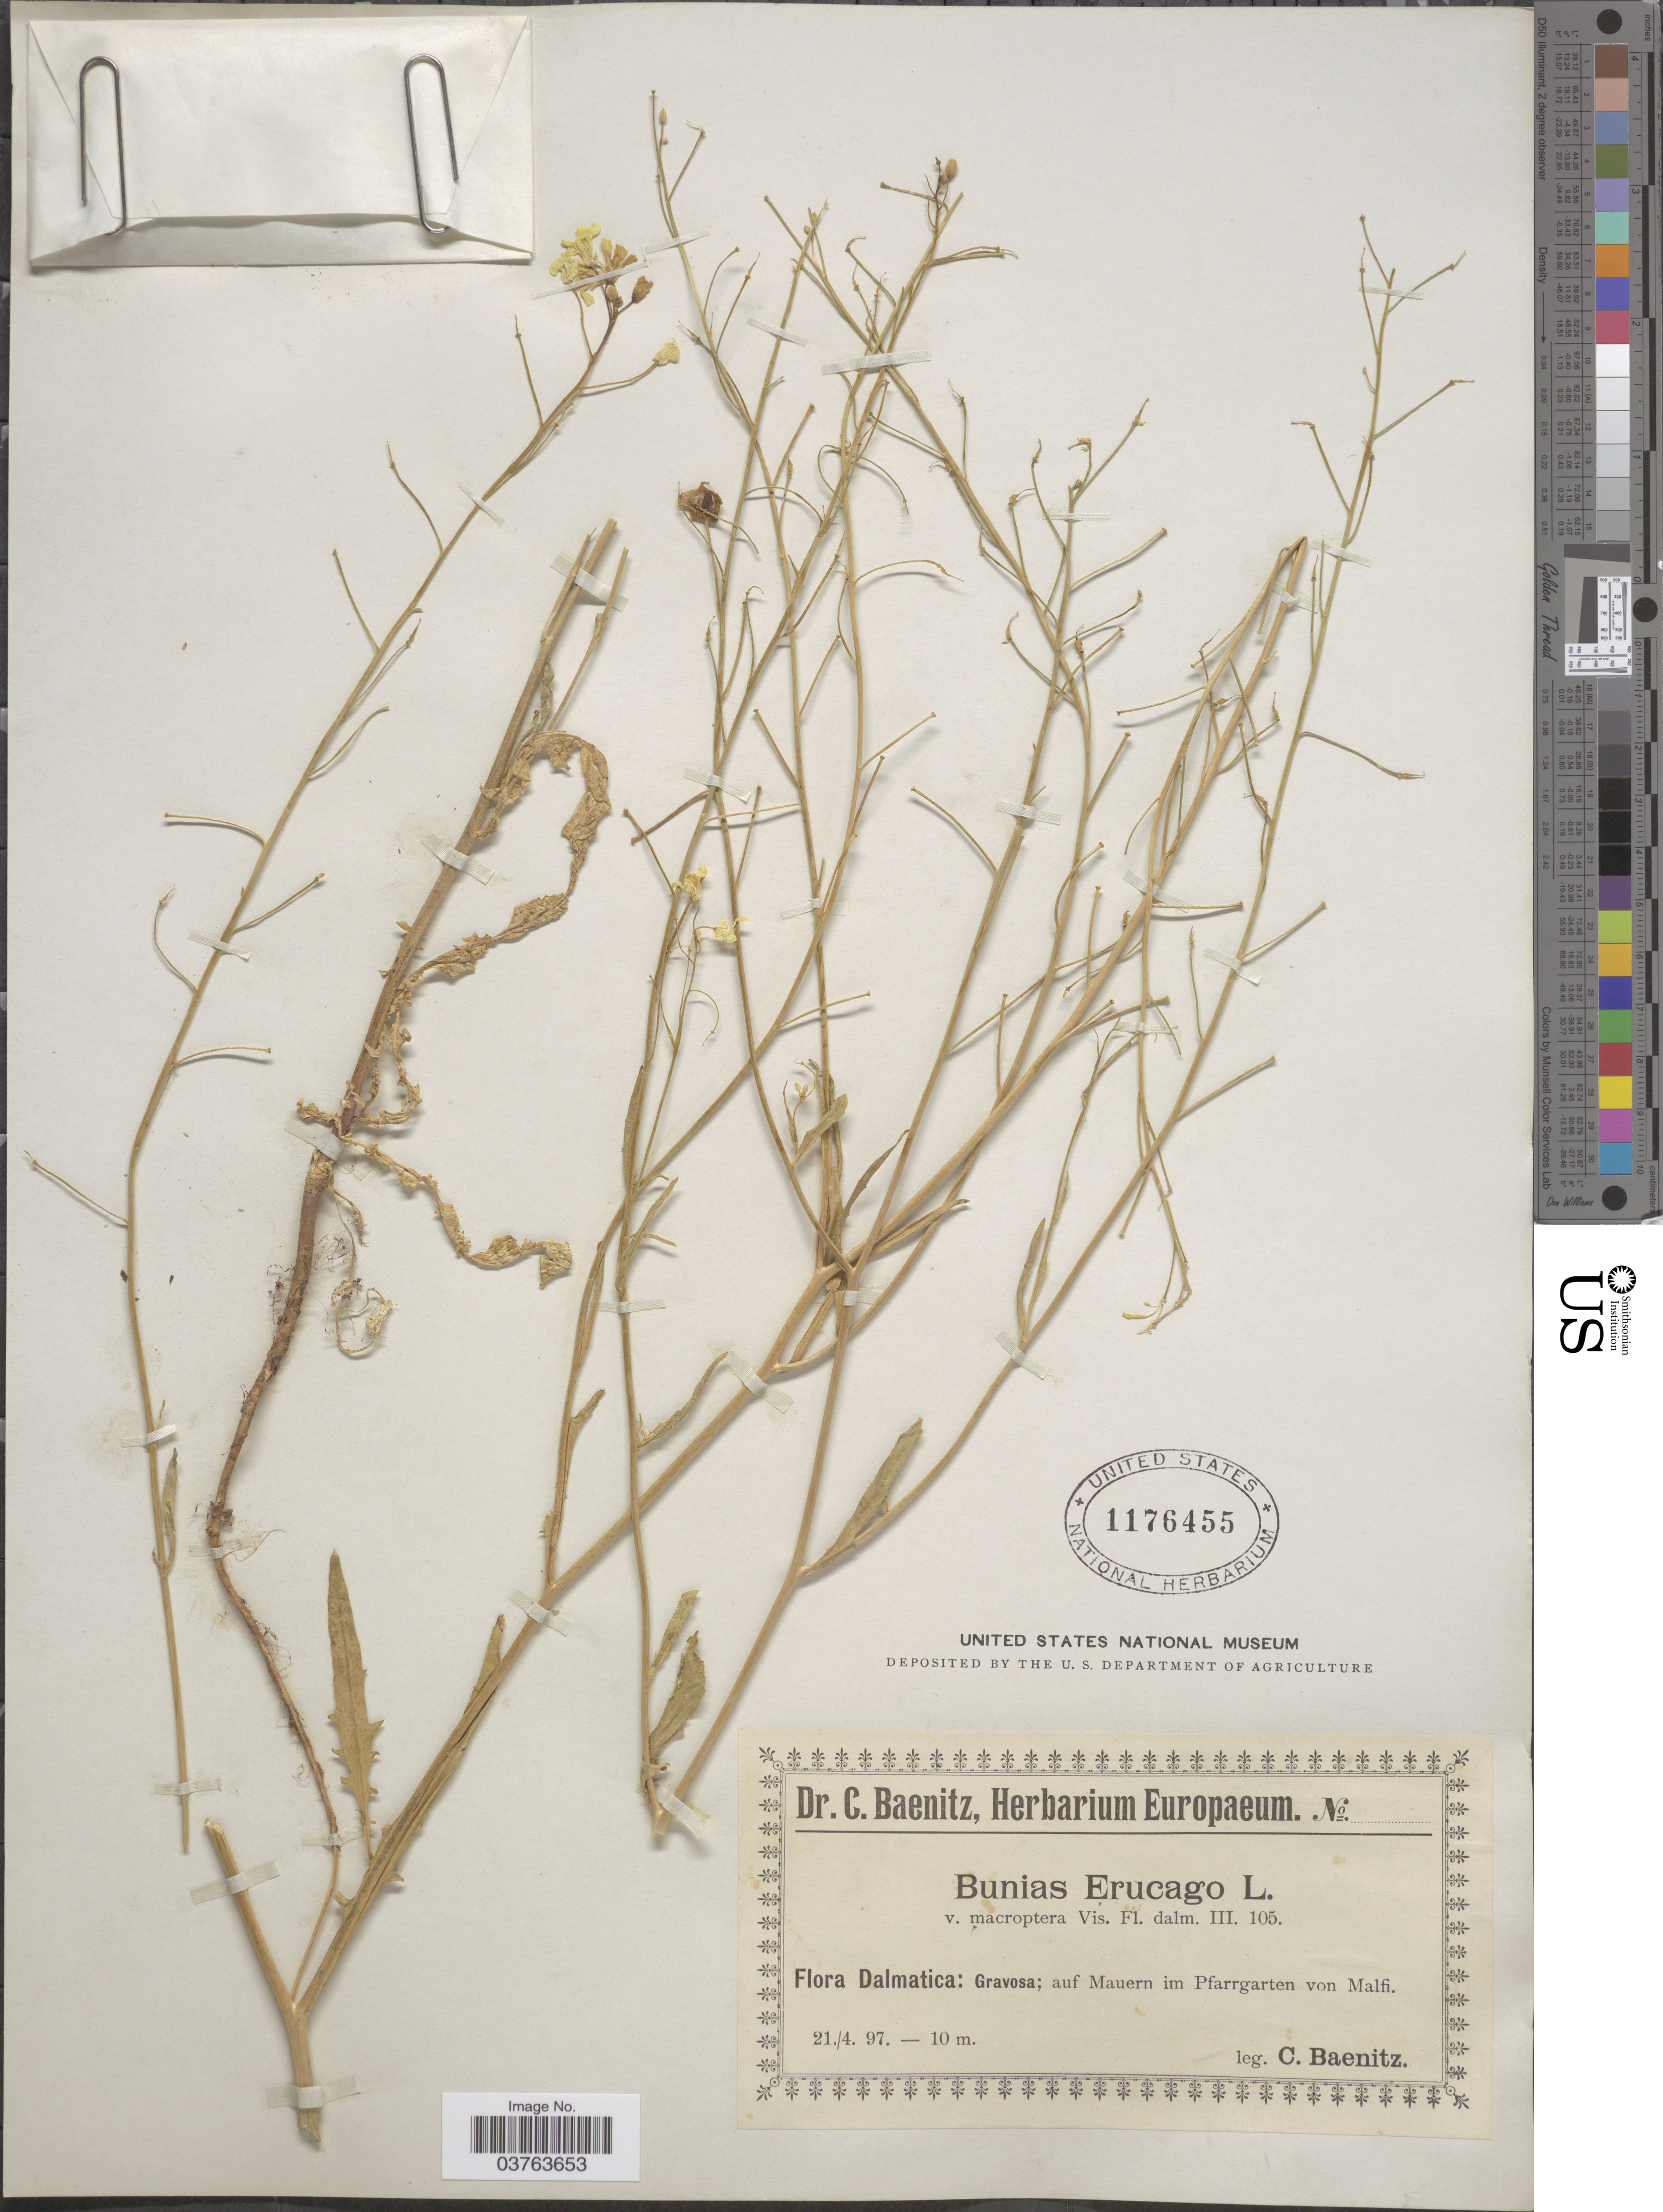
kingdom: Plantae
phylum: Tracheophyta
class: Magnoliopsida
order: Brassicales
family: Brassicaceae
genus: Bunias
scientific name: Bunias erucago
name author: L.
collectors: C. G. Baenitz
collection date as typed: Transcribed d/m/y: 21/4/97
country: Croatia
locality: Dalmatica: Gravosa; auf Mauern im Pfarrgarten von Malfi.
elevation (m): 10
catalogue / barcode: US 1176455